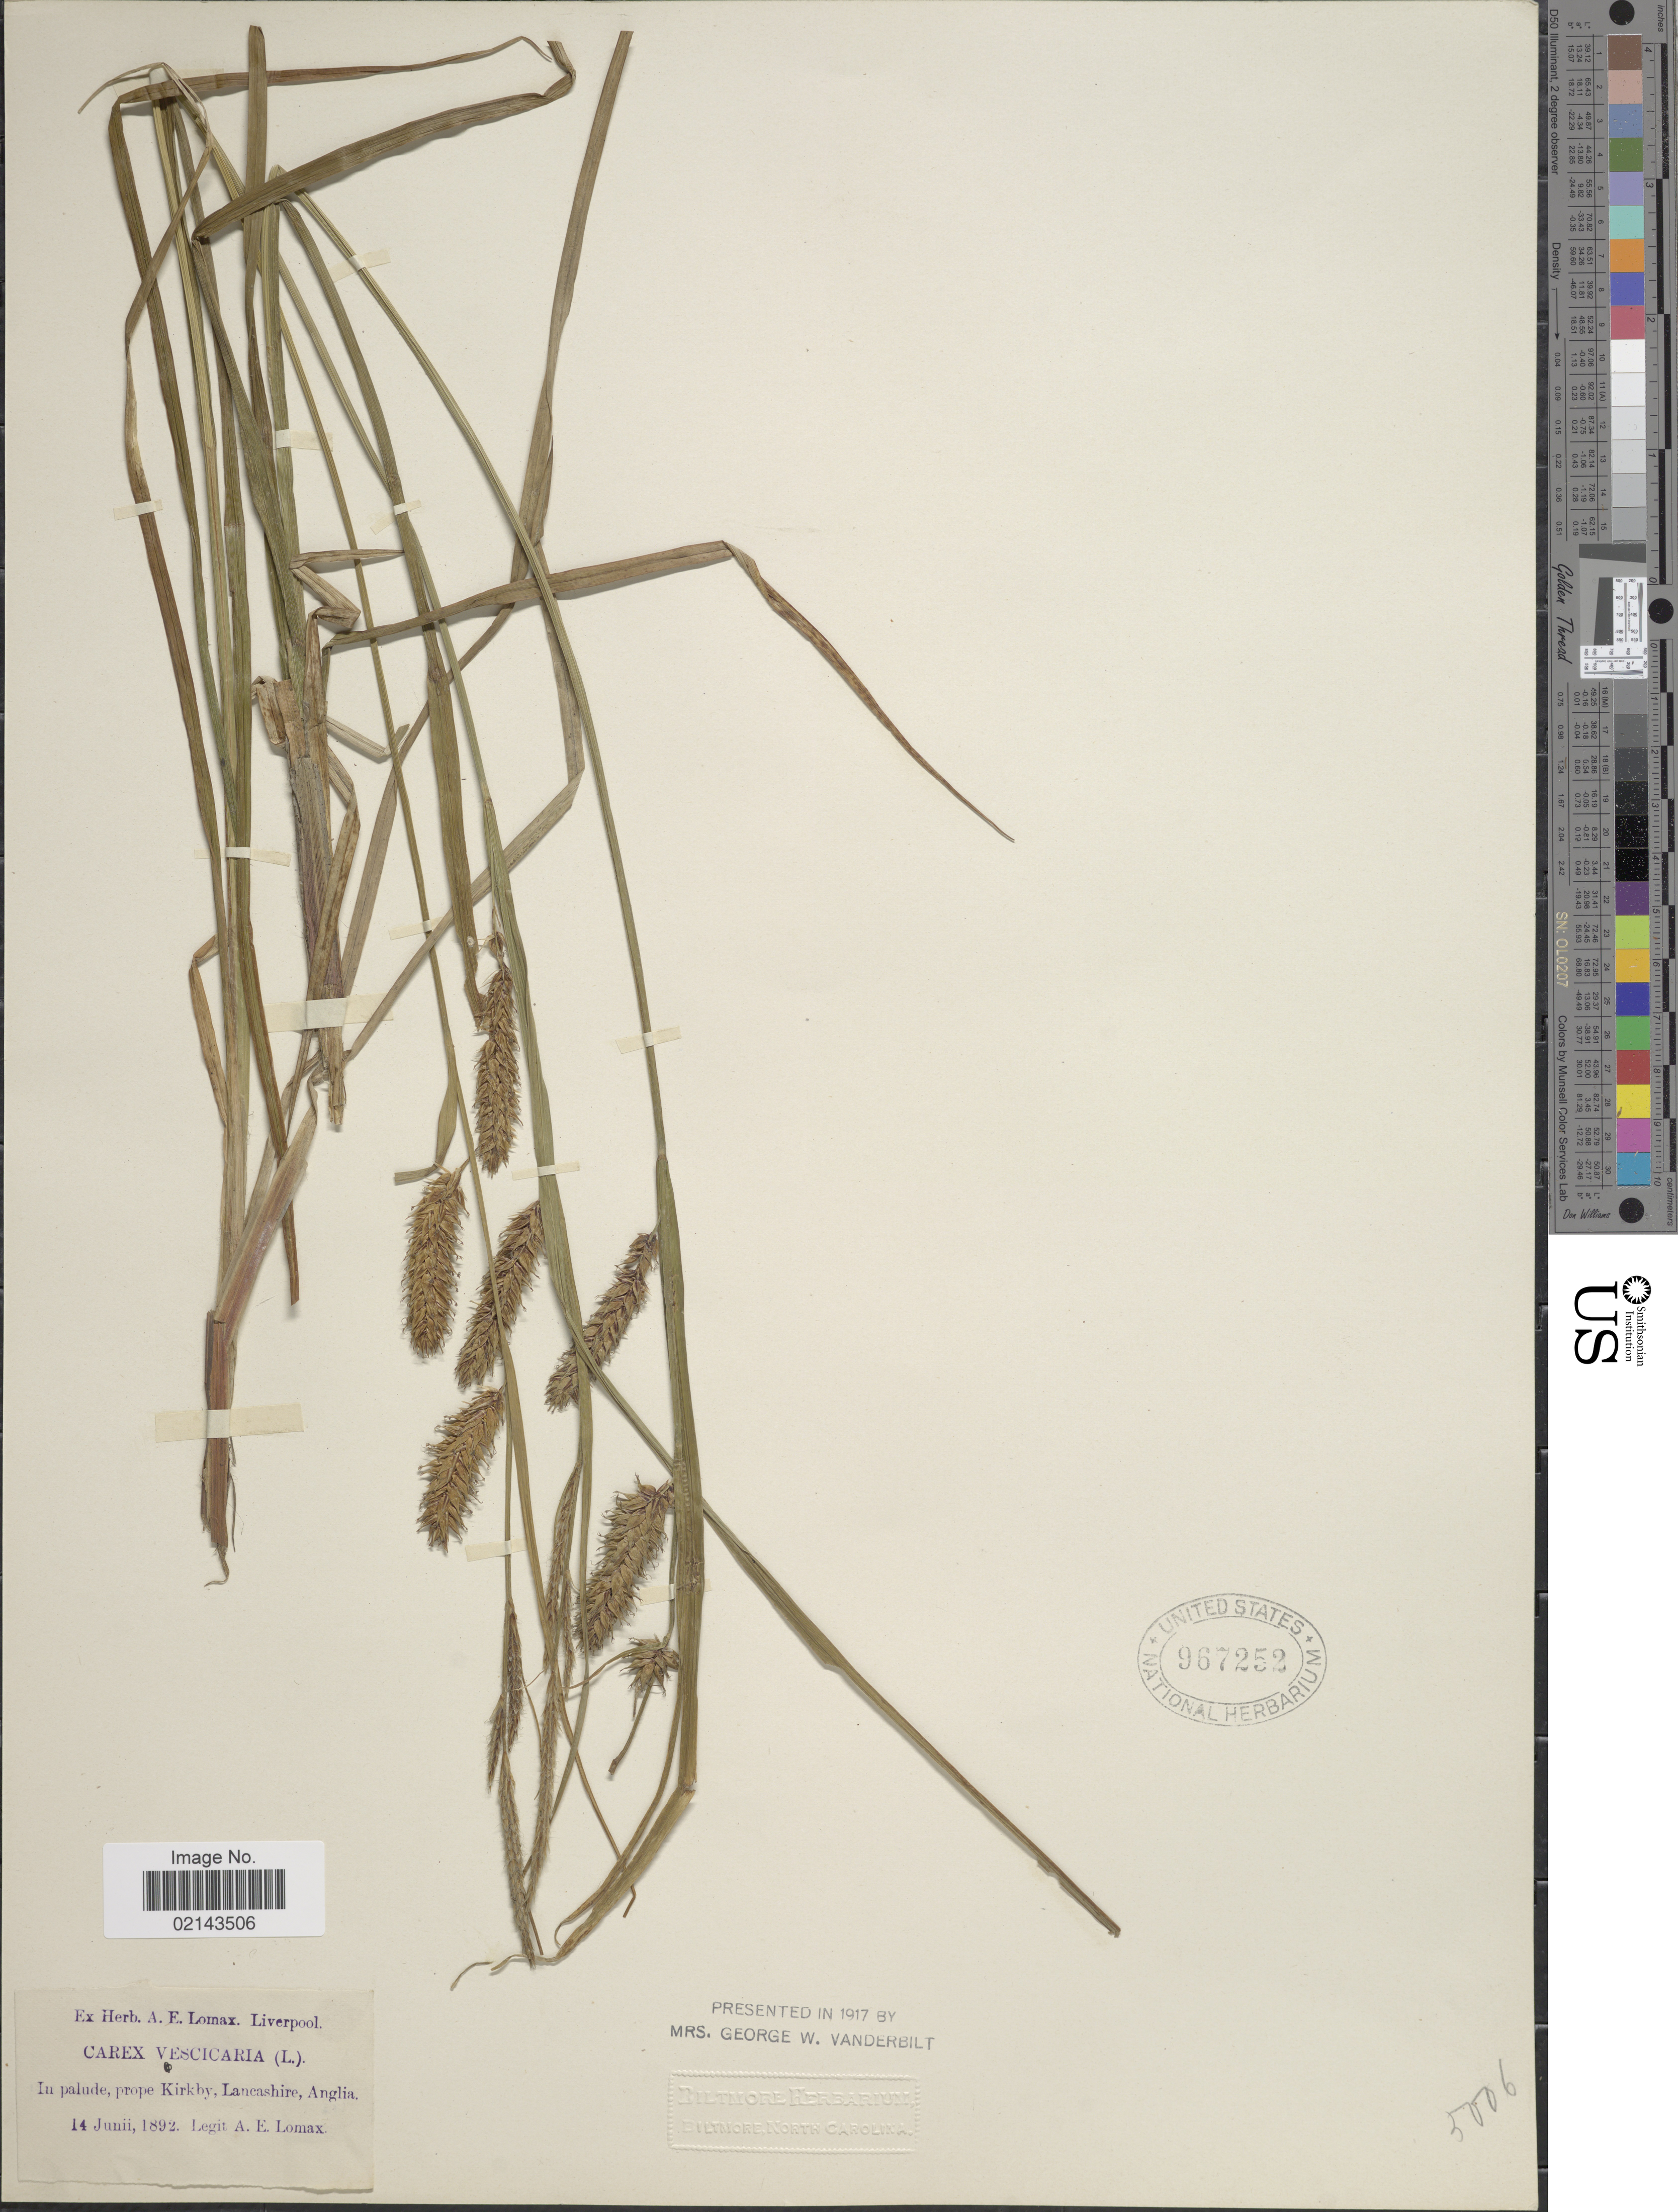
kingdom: Plantae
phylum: Tracheophyta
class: Liliopsida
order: Poales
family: Cyperaceae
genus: Carex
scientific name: Carex vesicaria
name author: L.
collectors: A. Lomax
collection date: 1892-06-14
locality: In palude, prope Kirby, Lancashire, Anglia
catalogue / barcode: US 967252